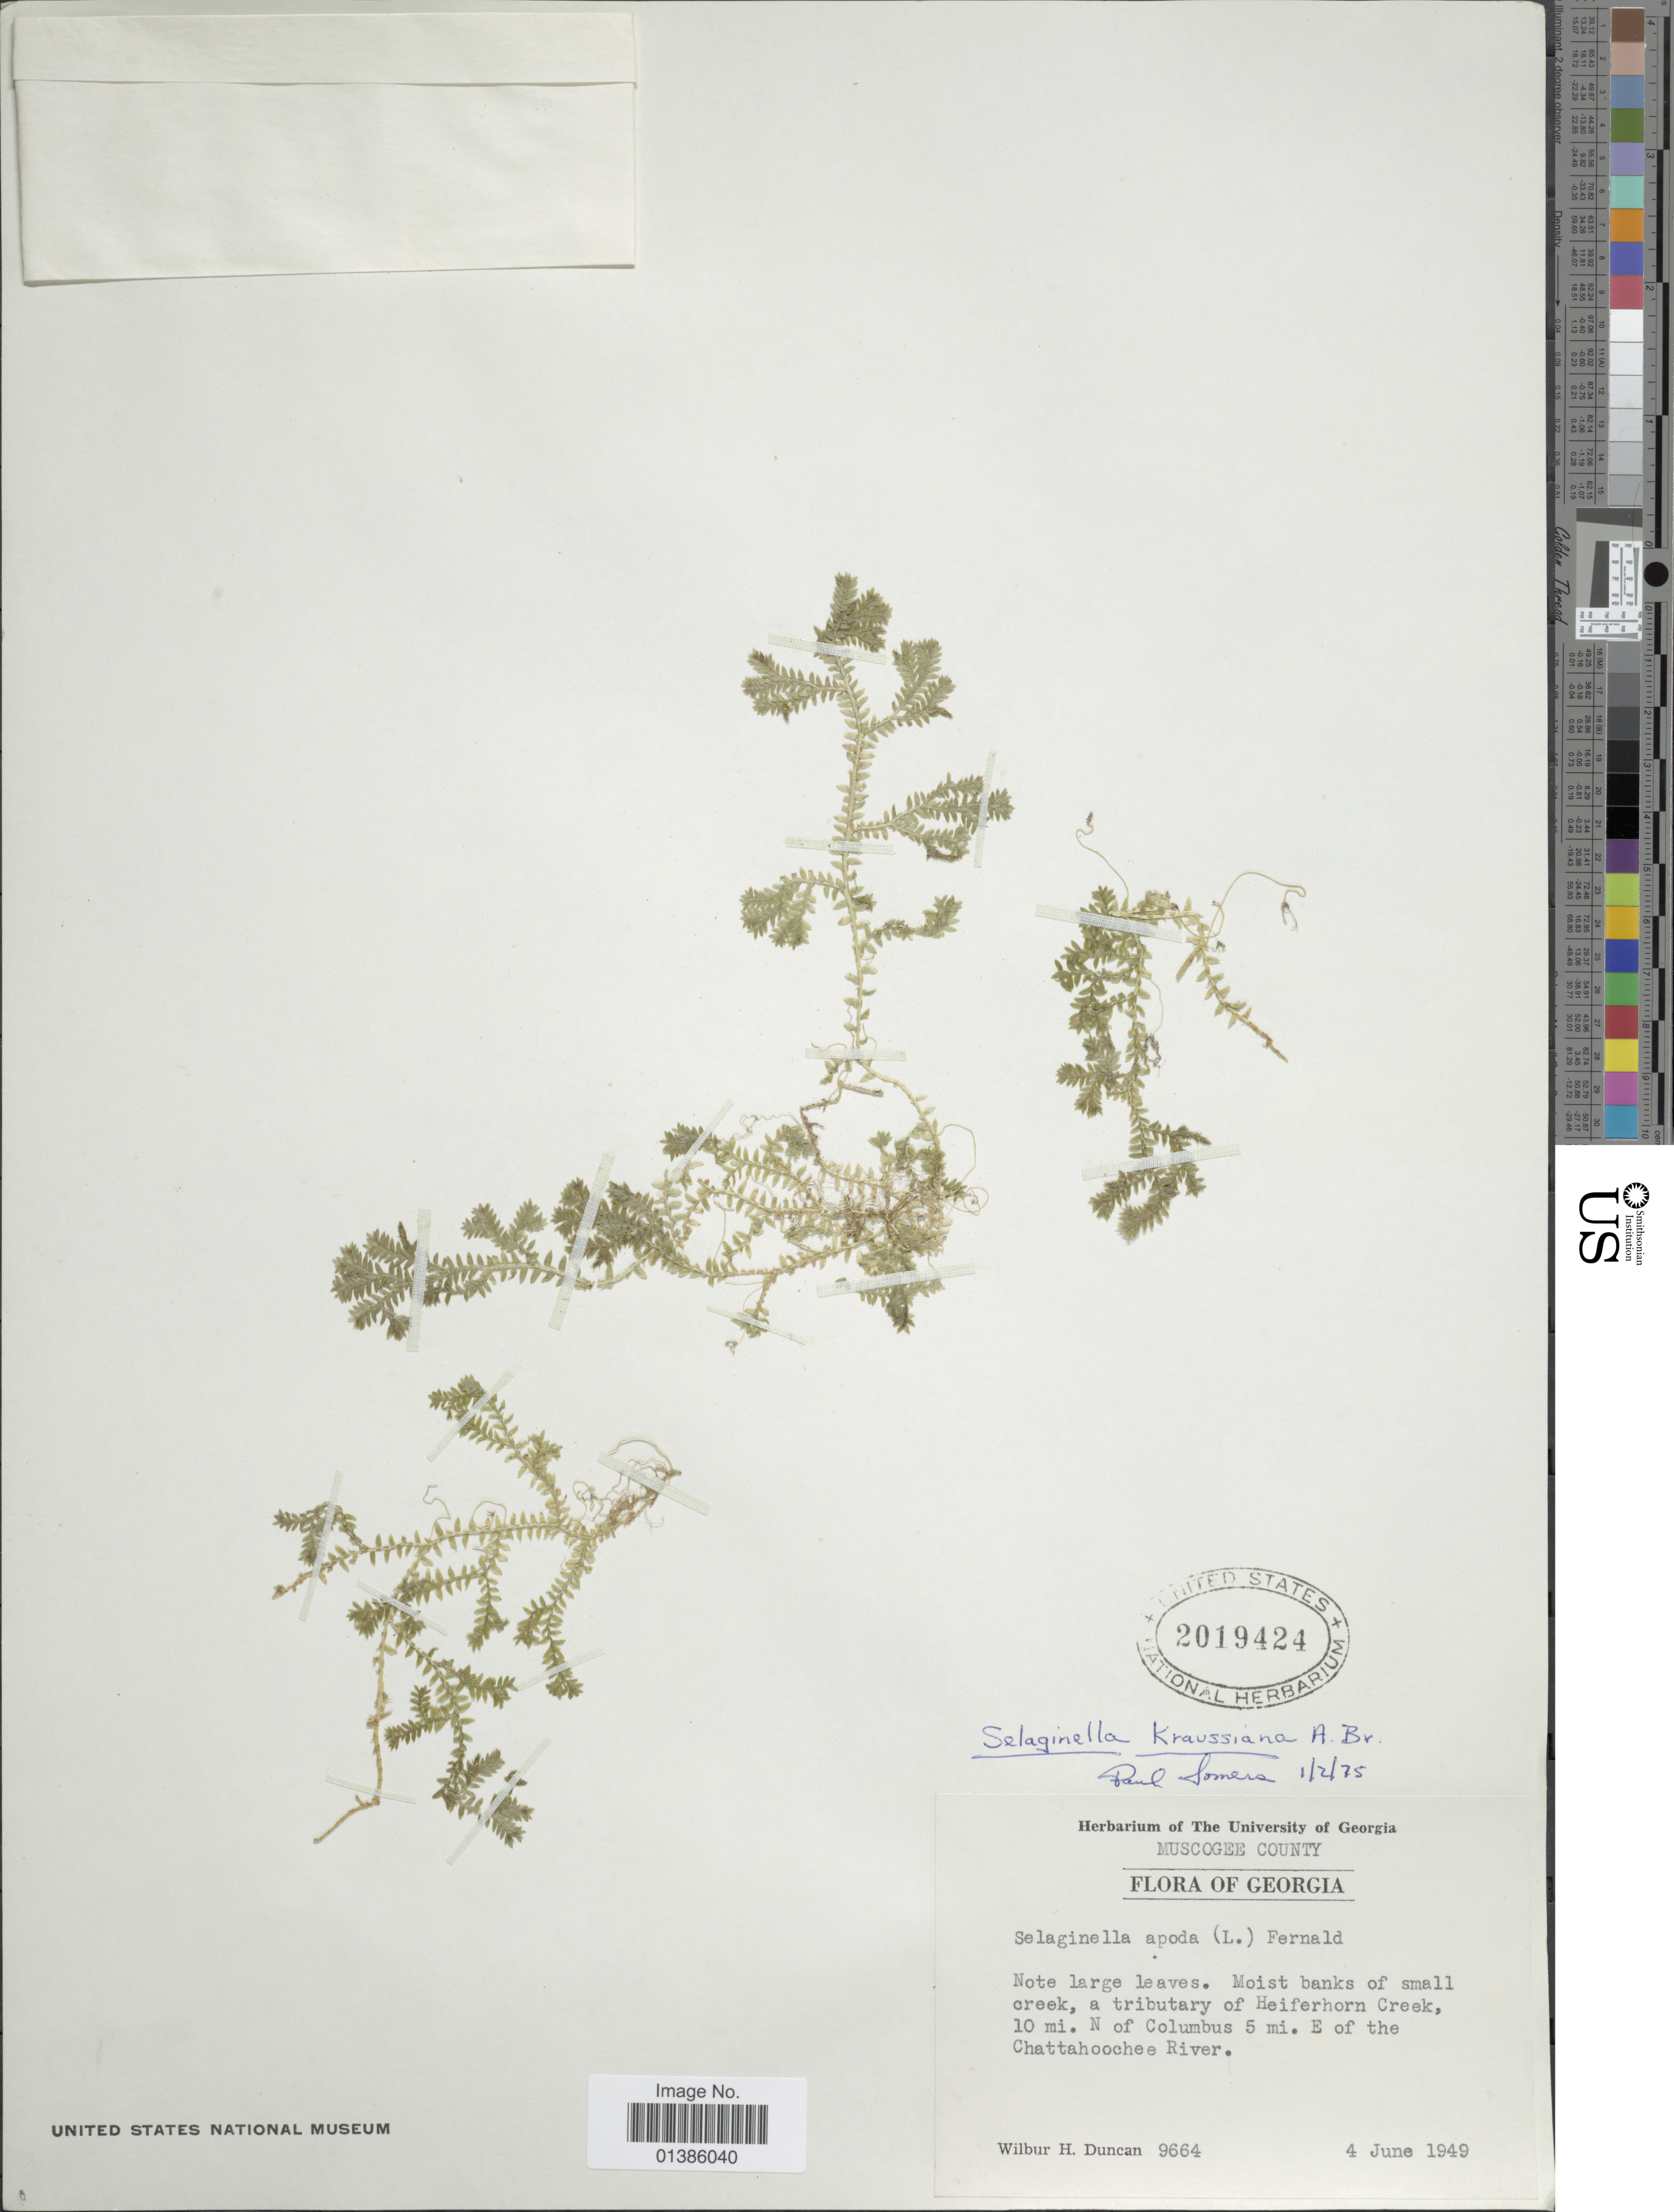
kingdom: Plantae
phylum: Tracheophyta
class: Lycopodiopsida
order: Selaginellales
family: Selaginellaceae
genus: Selaginella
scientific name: Selaginella kraussiana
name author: (Kunze) A. Braun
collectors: W. H. Duncan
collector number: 9664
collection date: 1949-06-04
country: United States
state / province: Georgia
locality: Muscogee County. Moist banks of small creek, a tributary of Heiferhorn Creek, 10 mi. N of Columbus 5 mi. E of the Chattahoochee River.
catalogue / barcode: US 2019424